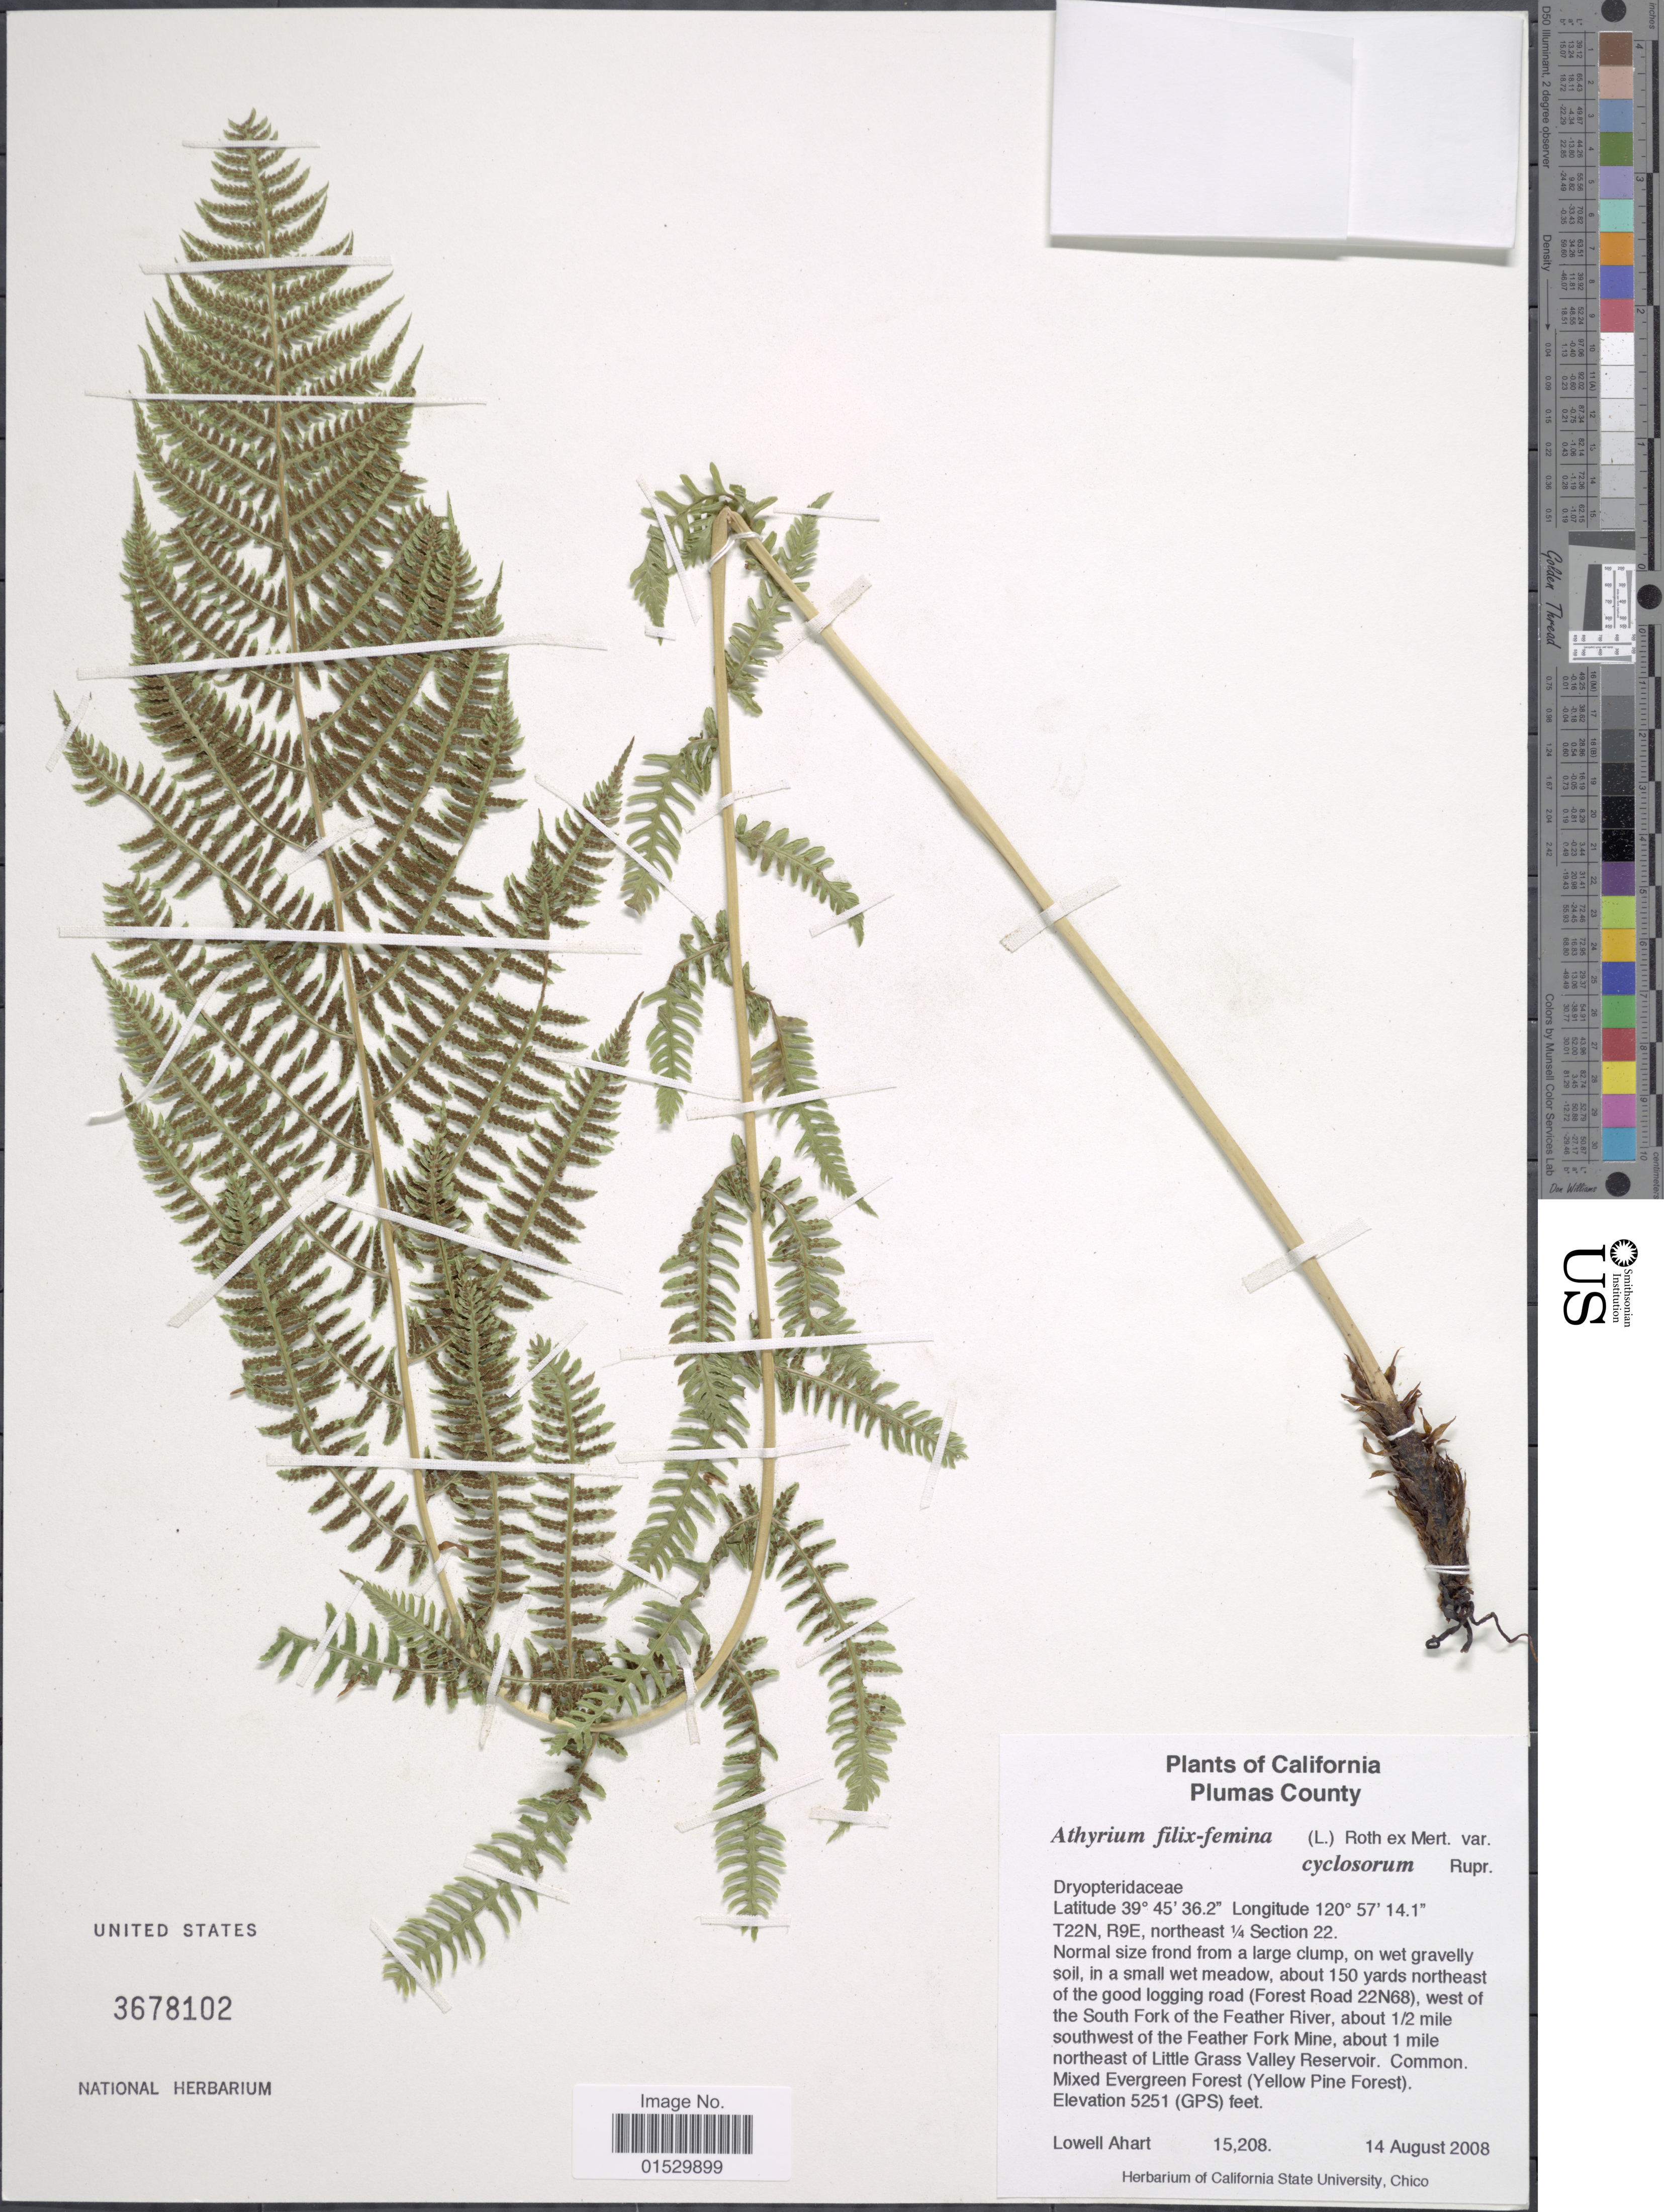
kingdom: Plantae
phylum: Tracheophyta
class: Polypodiopsida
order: Polypodiales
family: Athyriaceae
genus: Athyrium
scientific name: Athyrium filix-femina subsp. cyclosorum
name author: (Rupr.) C. Chr.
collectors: L. Ahart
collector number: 15.208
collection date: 2008-08-14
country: United States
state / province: California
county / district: Plumas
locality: Plumas County, T22N, R9E, Northeast ¼ section 22. Normal size frond from a large clump, on wet gravelly soil, in a small wet meadow, about 150 yards northeast of the good logging road 9 Forest Road 22N68), west of the South Fork of the Feather River, about ½ mile southwest of the Feather Fork Mine, about 1 mile northeast of Little Grass Valley Reservoir. Common. Mixed Evergreen Forest (Yellow Pine Foret)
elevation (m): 1601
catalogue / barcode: US 3678102